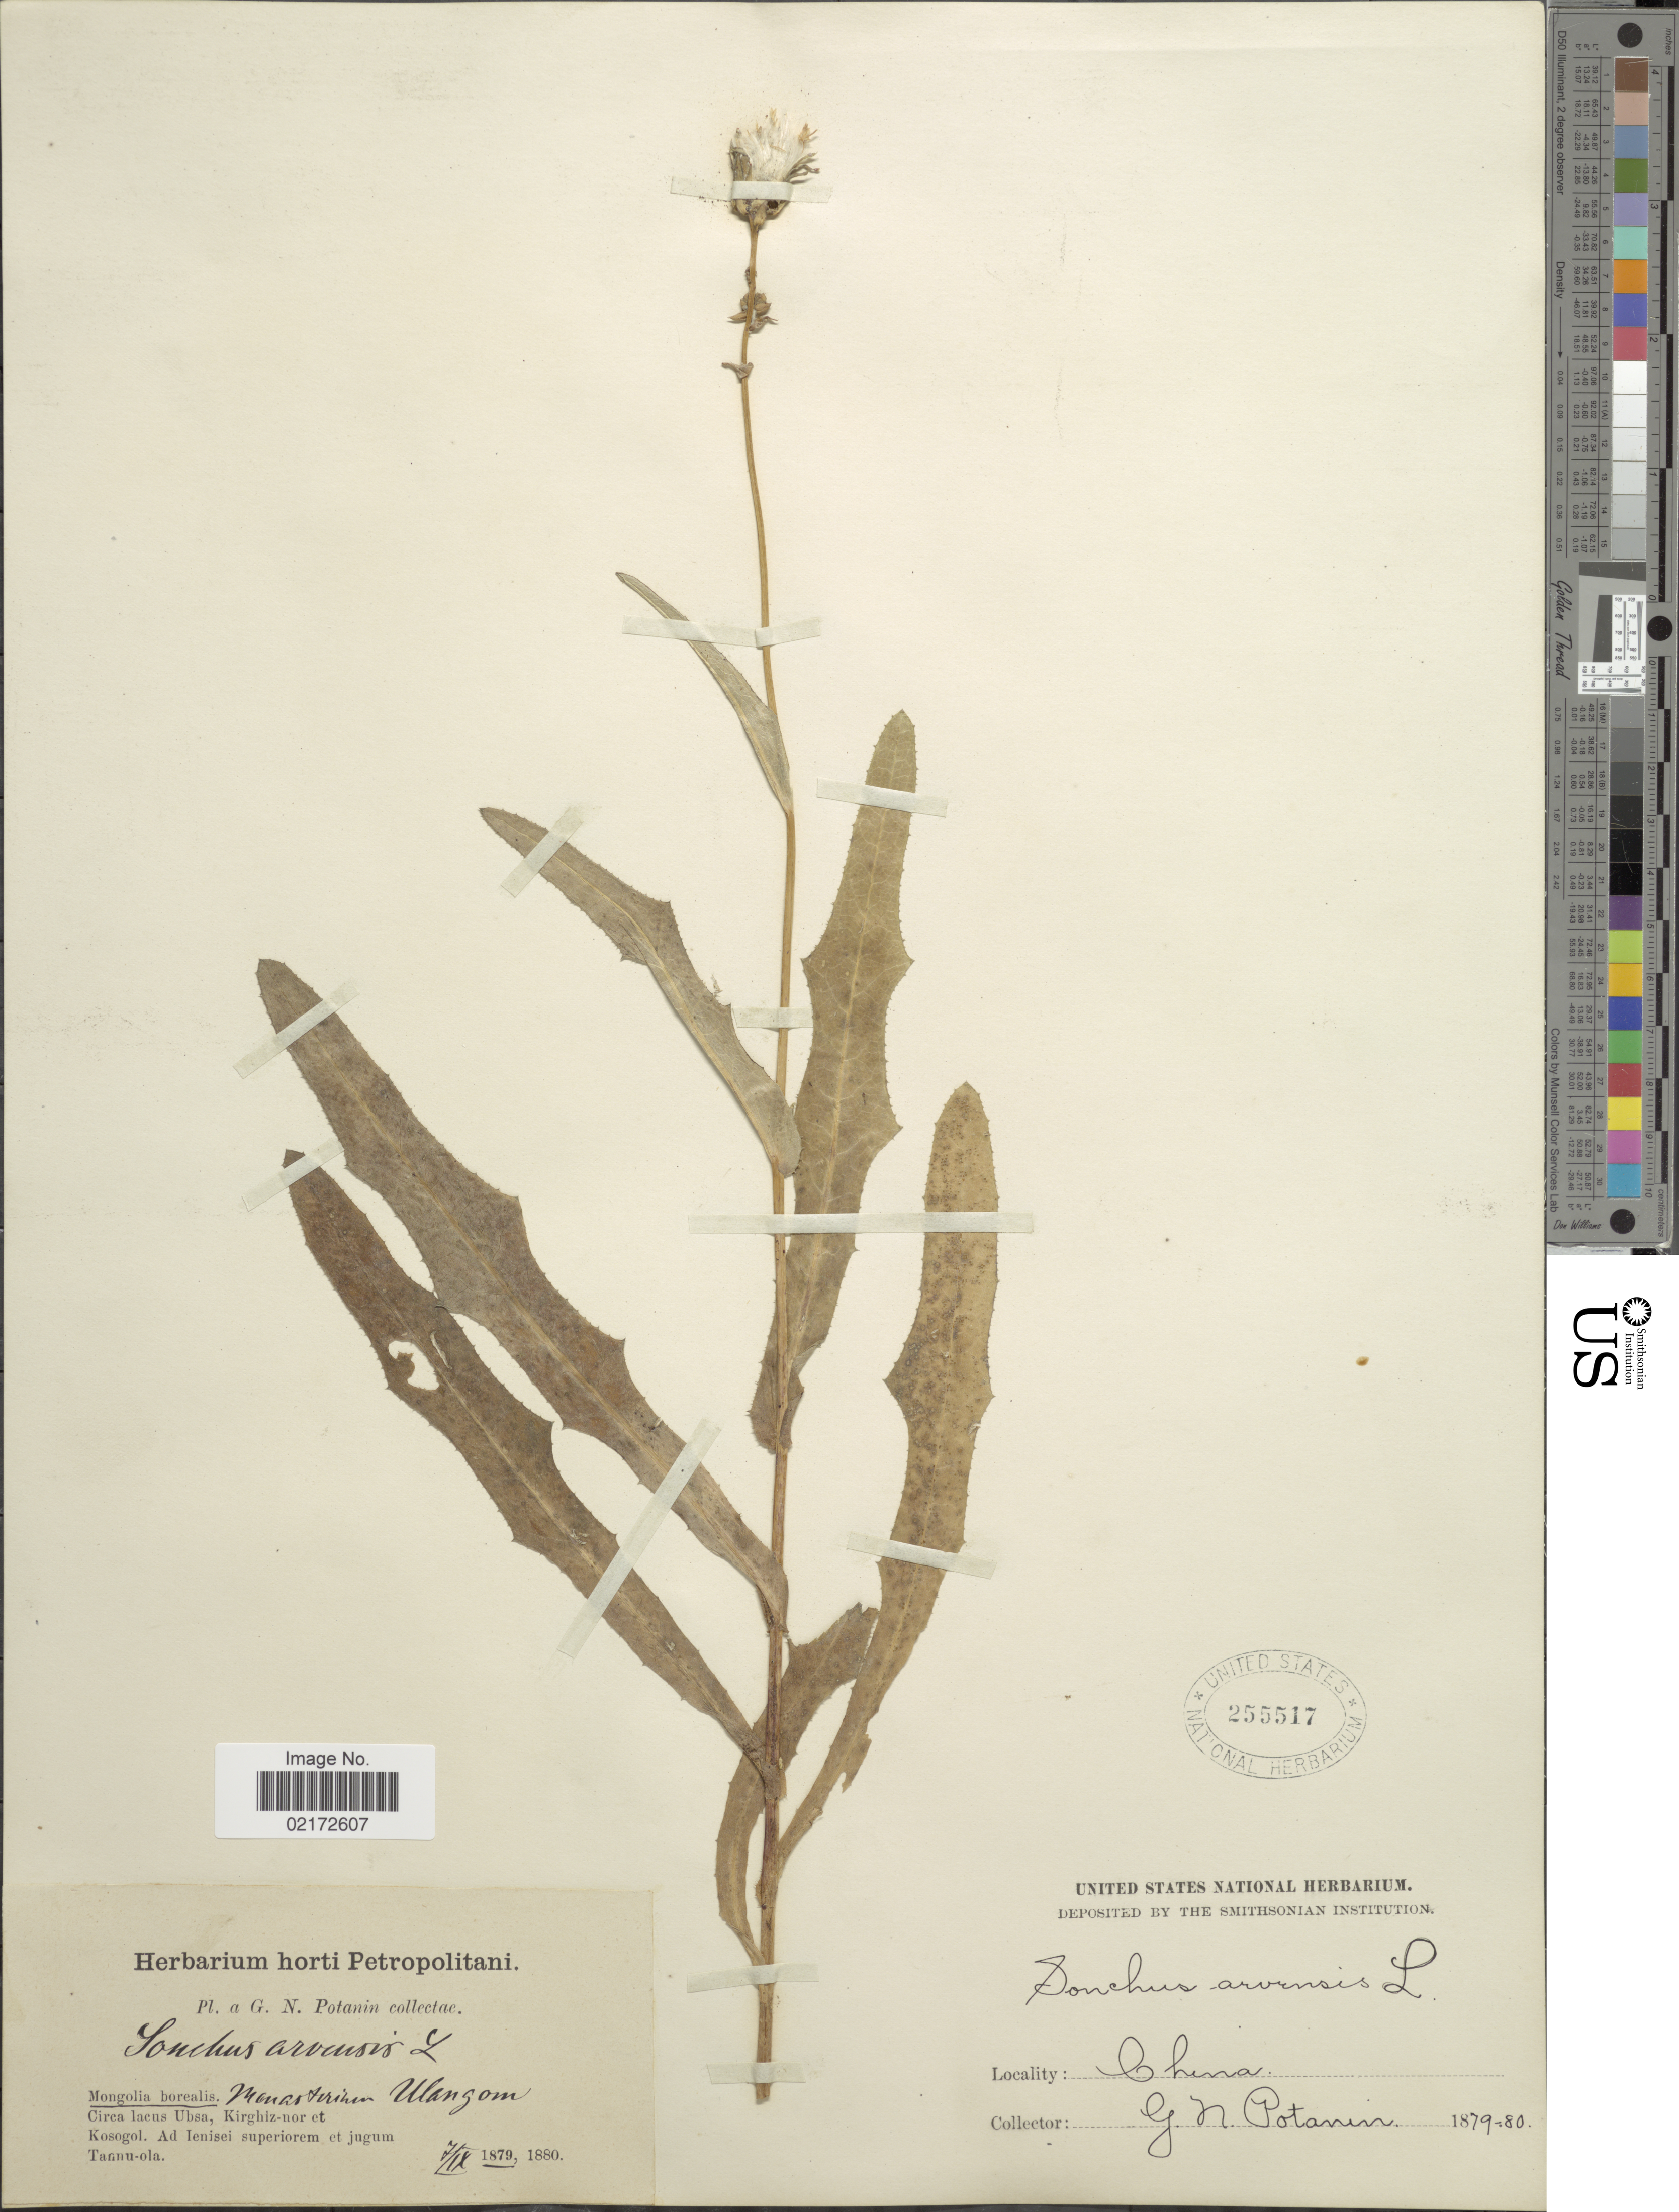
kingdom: Plantae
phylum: Tracheophyta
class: Magnoliopsida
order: Asterales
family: Asteraceae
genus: Sonchus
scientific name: Sonchus arvensis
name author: L.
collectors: G. Potanin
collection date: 1879-09-07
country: China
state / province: Nei Monggol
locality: Mongolia borealis. [illegible text] Ulangom. Circa lacus Ubsa, Kirghiz-nor et Kosogol. Ad lenisei superiorem et jugum Tagnu-ola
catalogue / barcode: US 255517